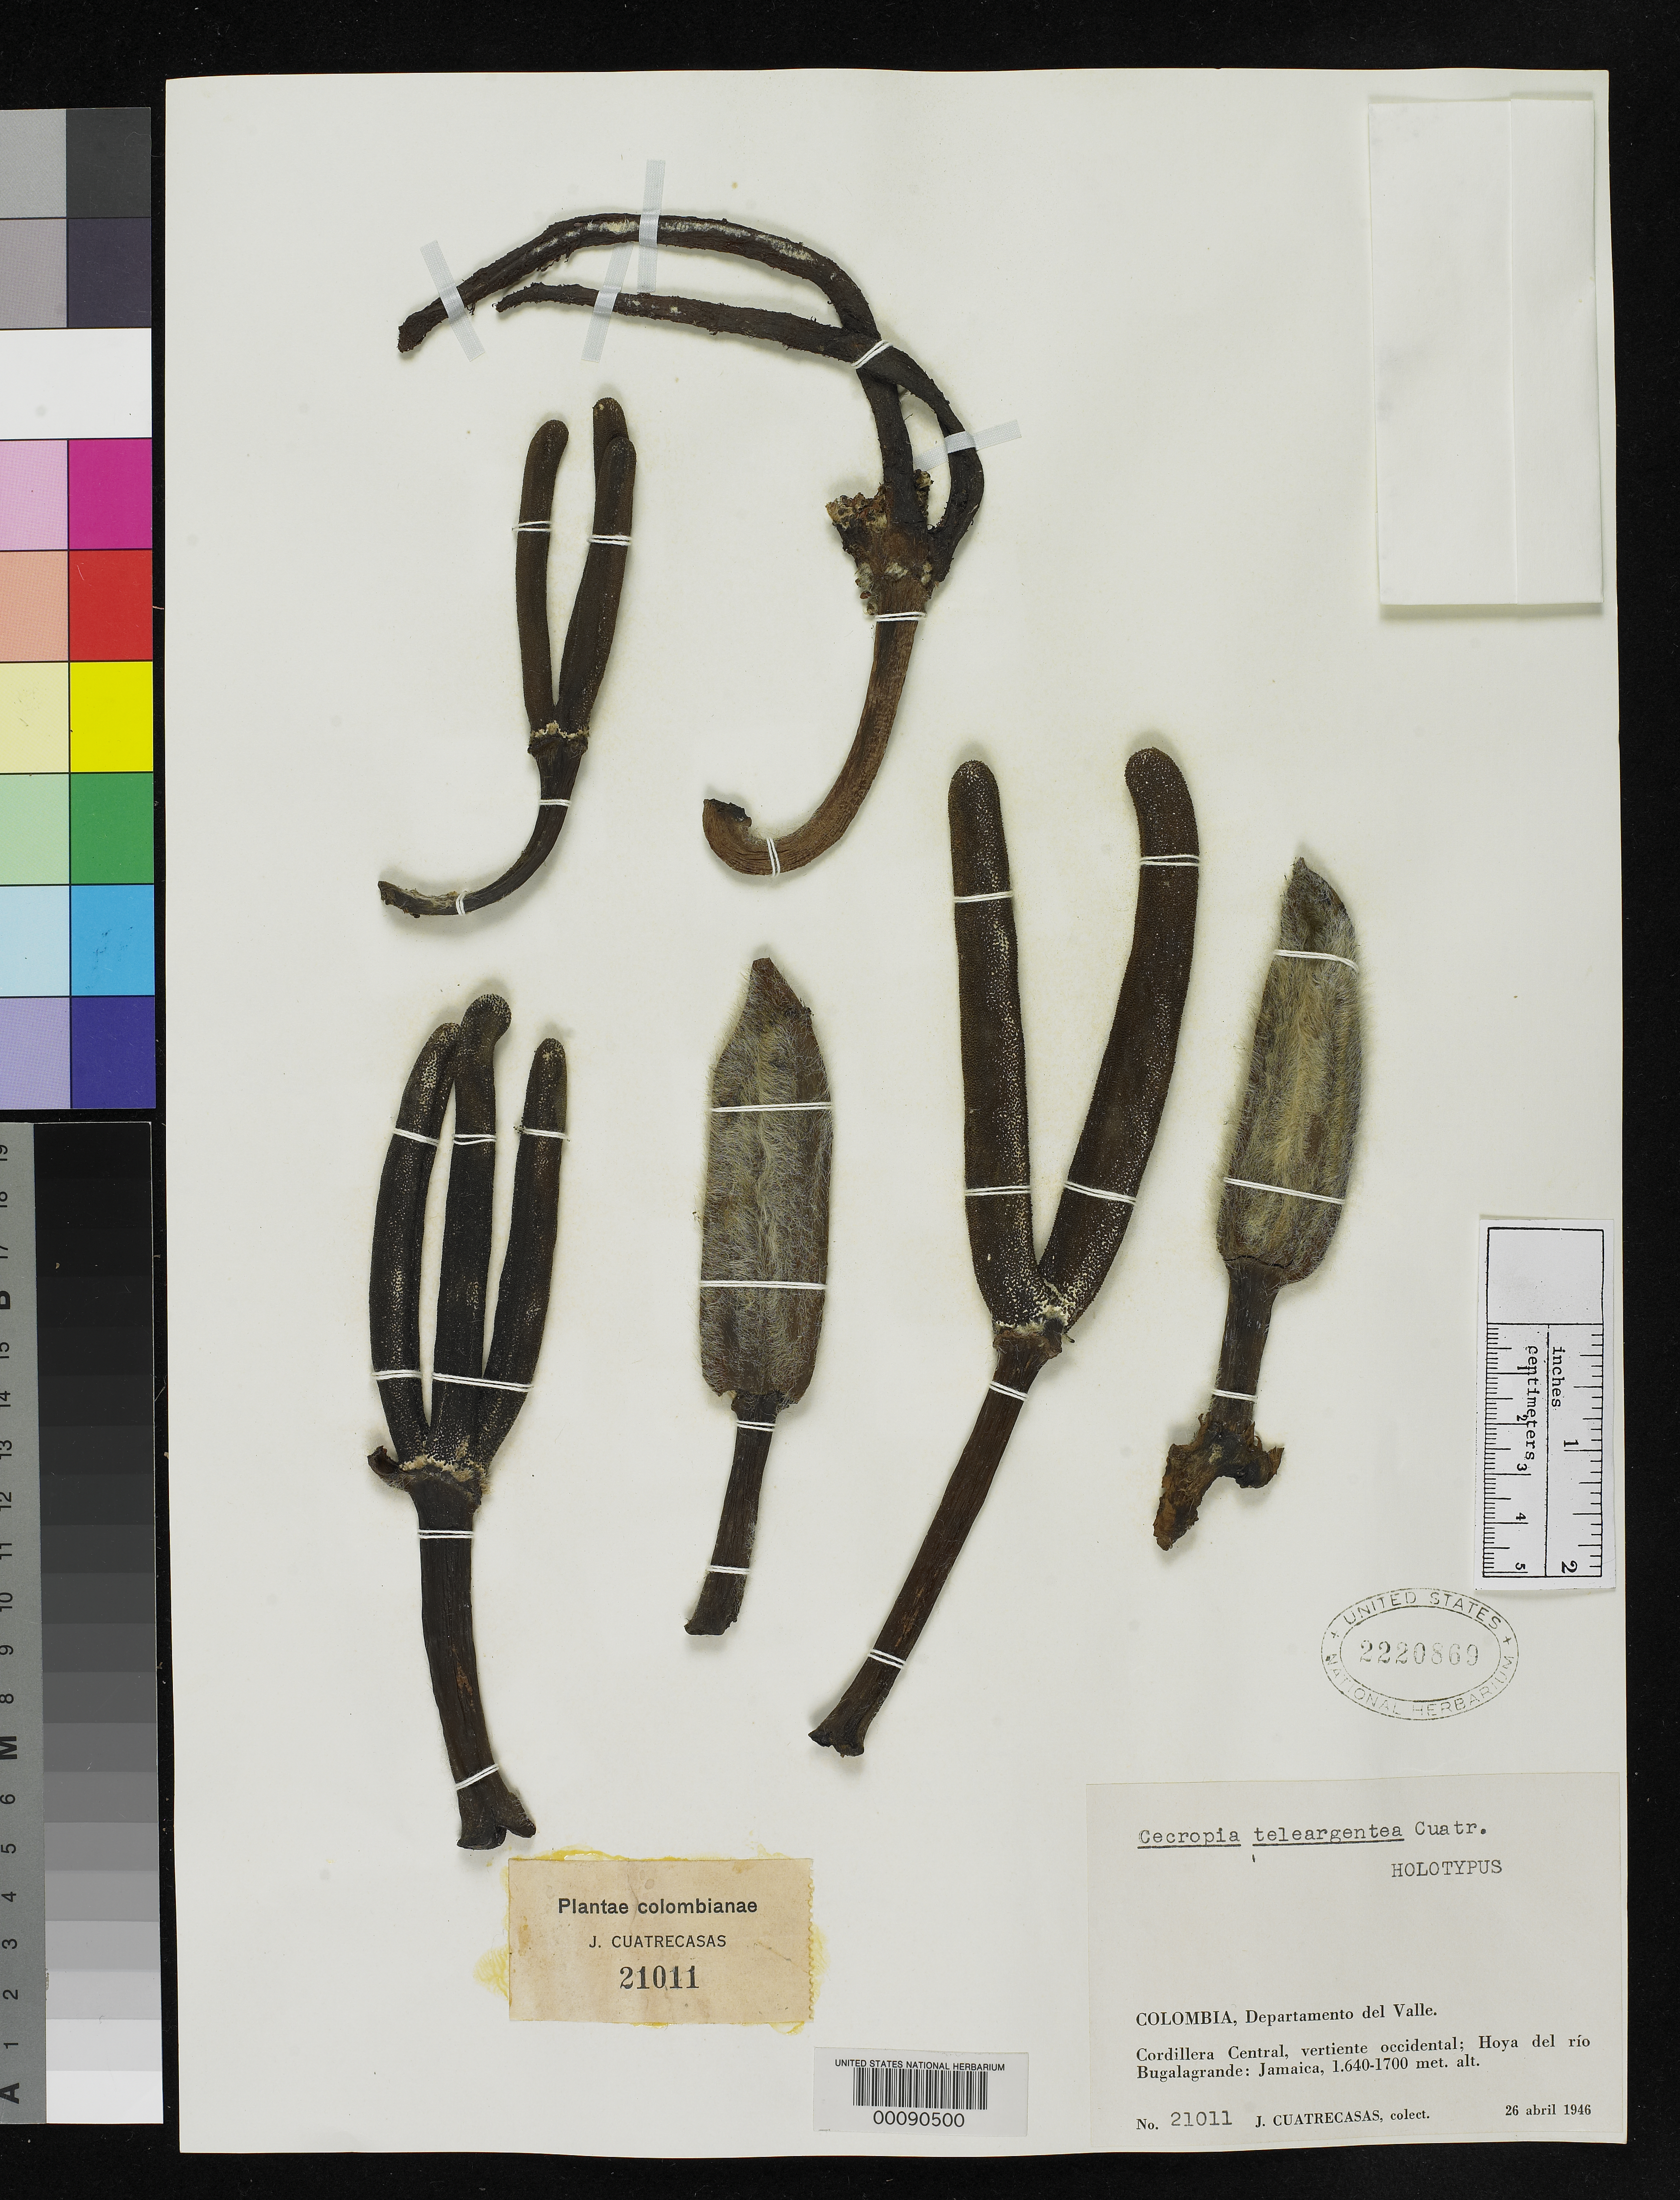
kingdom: Plantae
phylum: Tracheophyta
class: Magnoliopsida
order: Rosales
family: Urticaceae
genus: Cecropia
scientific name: Cecropia teleargentea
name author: Cuatrec.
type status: Holotype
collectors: J. Cuatrecasas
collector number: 21011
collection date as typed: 26 Apr 1946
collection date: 1946-04-26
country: Colombia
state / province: Valle del Cauca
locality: Cordillera Central, Hoya del Rio Bugla Grande, Jamaica.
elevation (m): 1640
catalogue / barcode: US 2220869